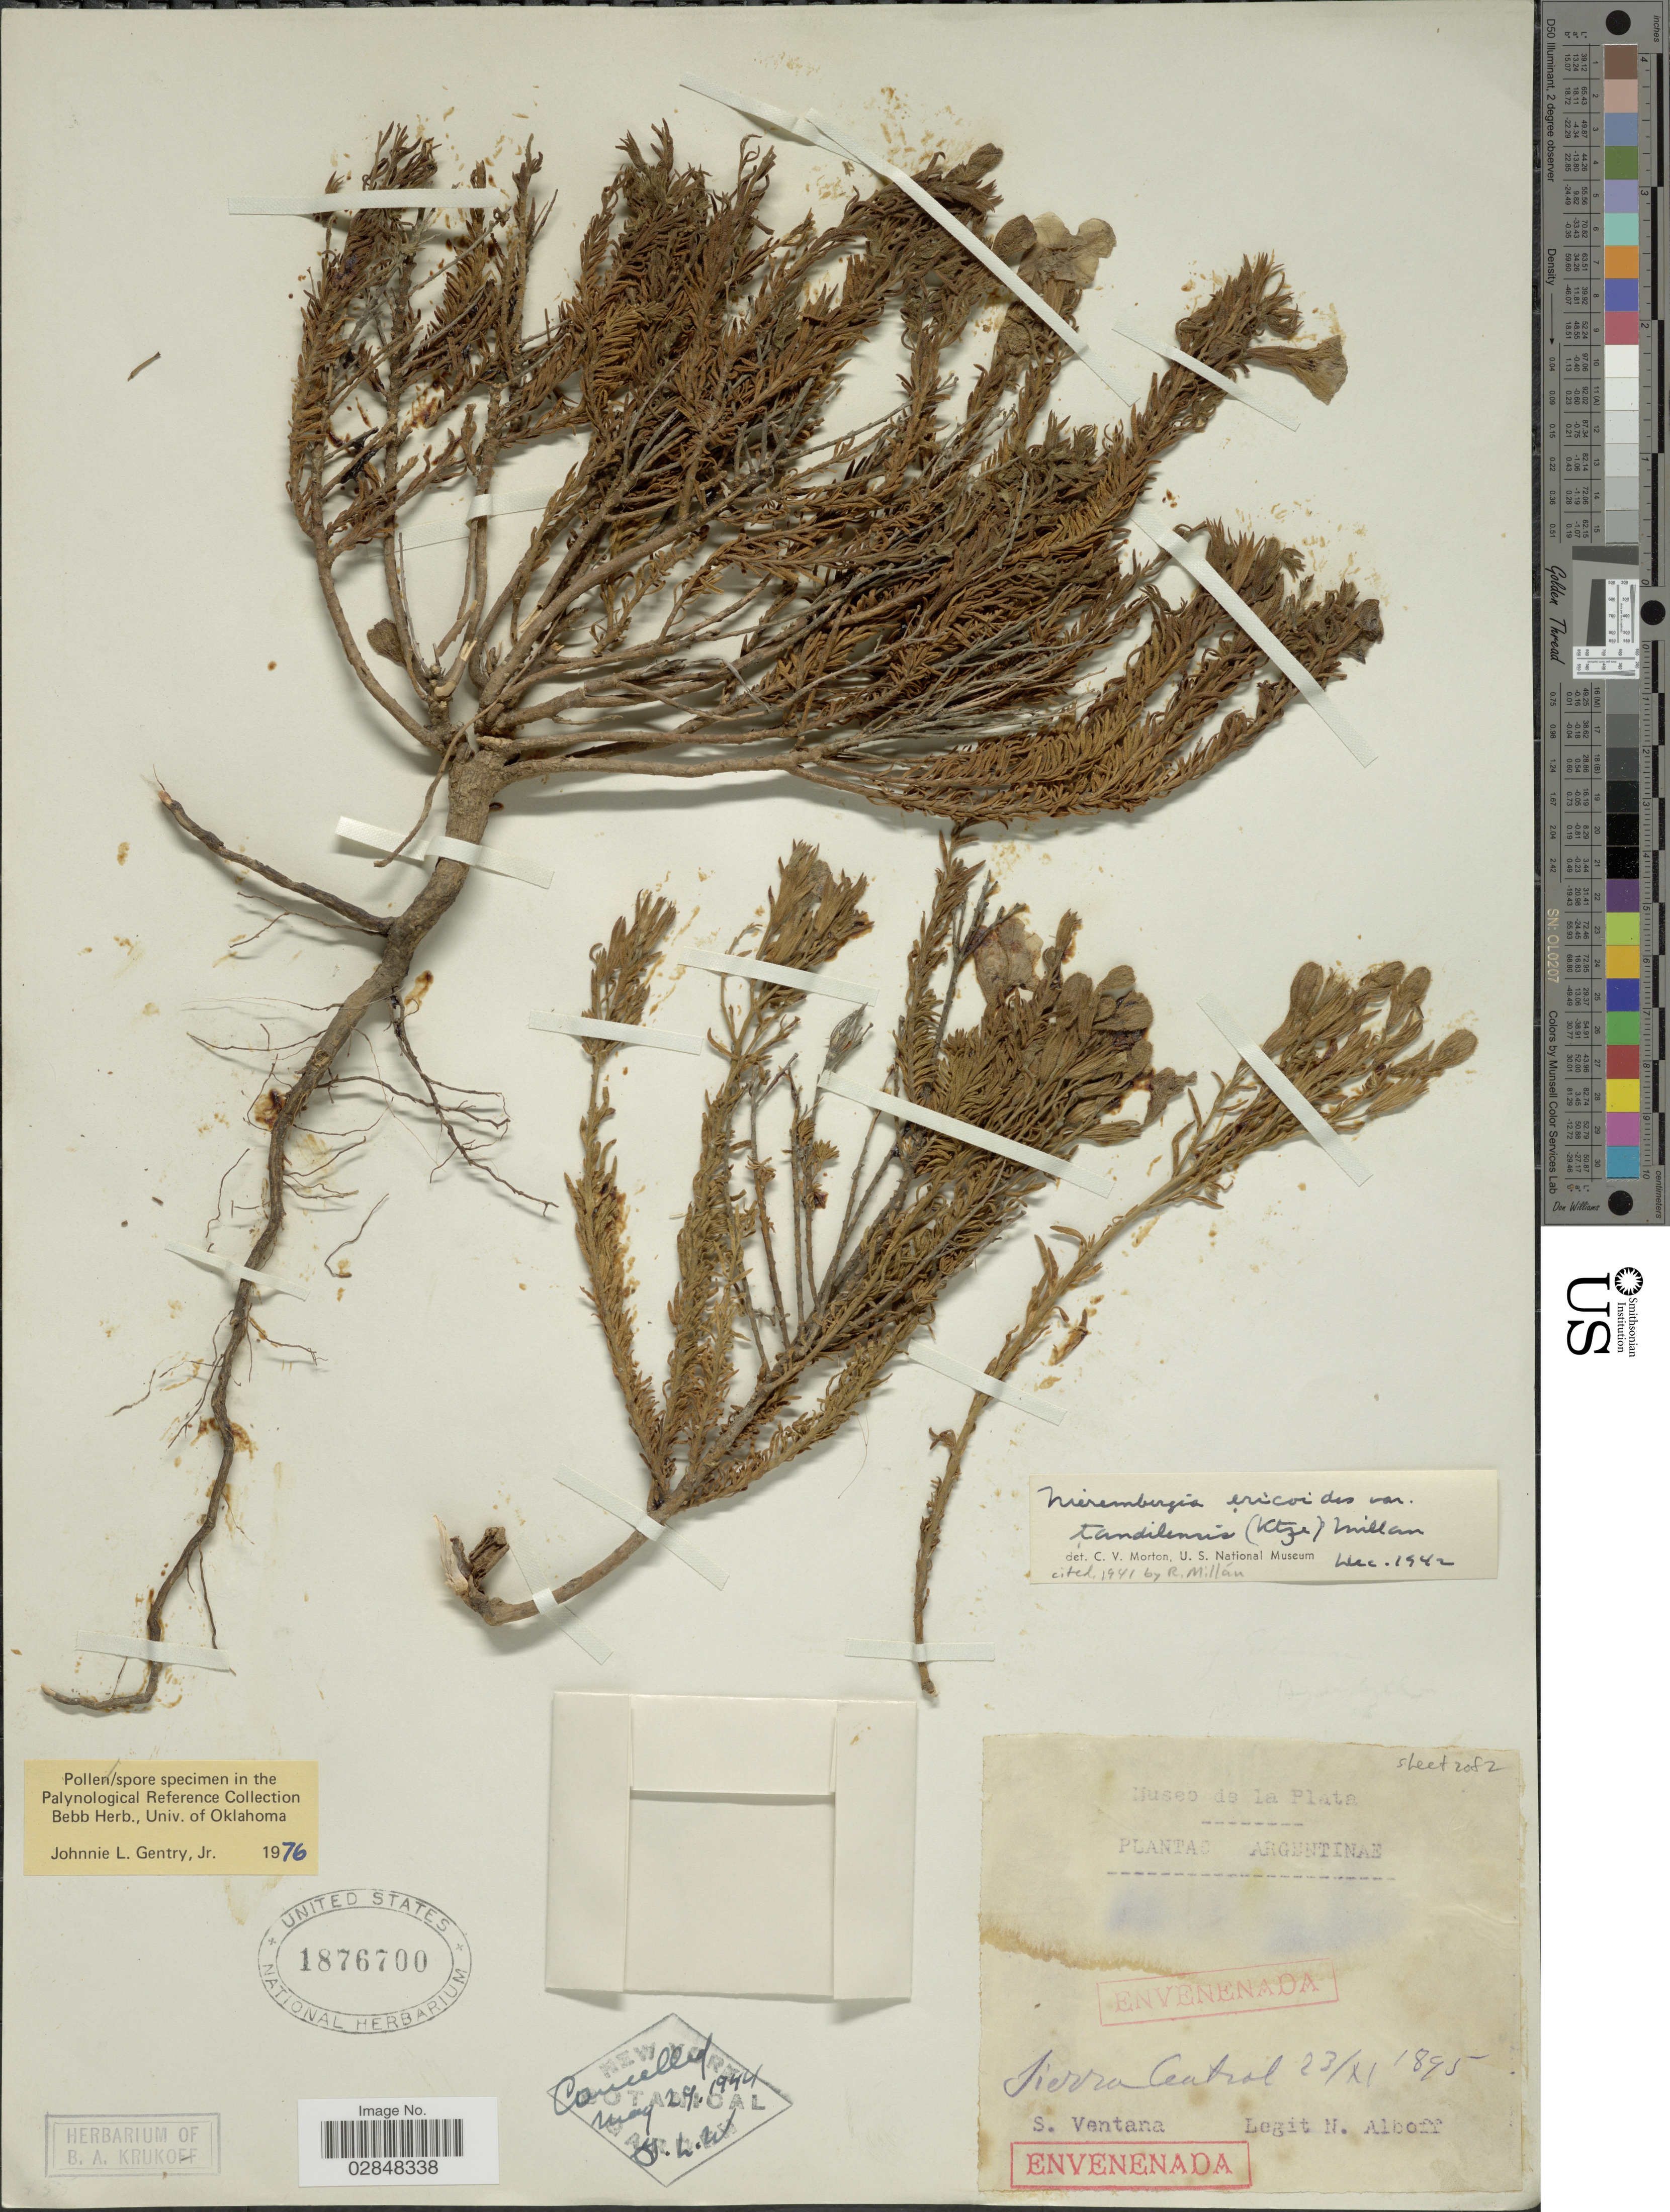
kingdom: Plantae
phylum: Tracheophyta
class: Magnoliopsida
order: Solanales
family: Solanaceae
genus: Nierembergia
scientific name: Nierembergia ericoides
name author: Miers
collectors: N. M. Albov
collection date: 1895-11-23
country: Argentina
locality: Sierra Central. S. Ventana.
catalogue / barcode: US 1876700